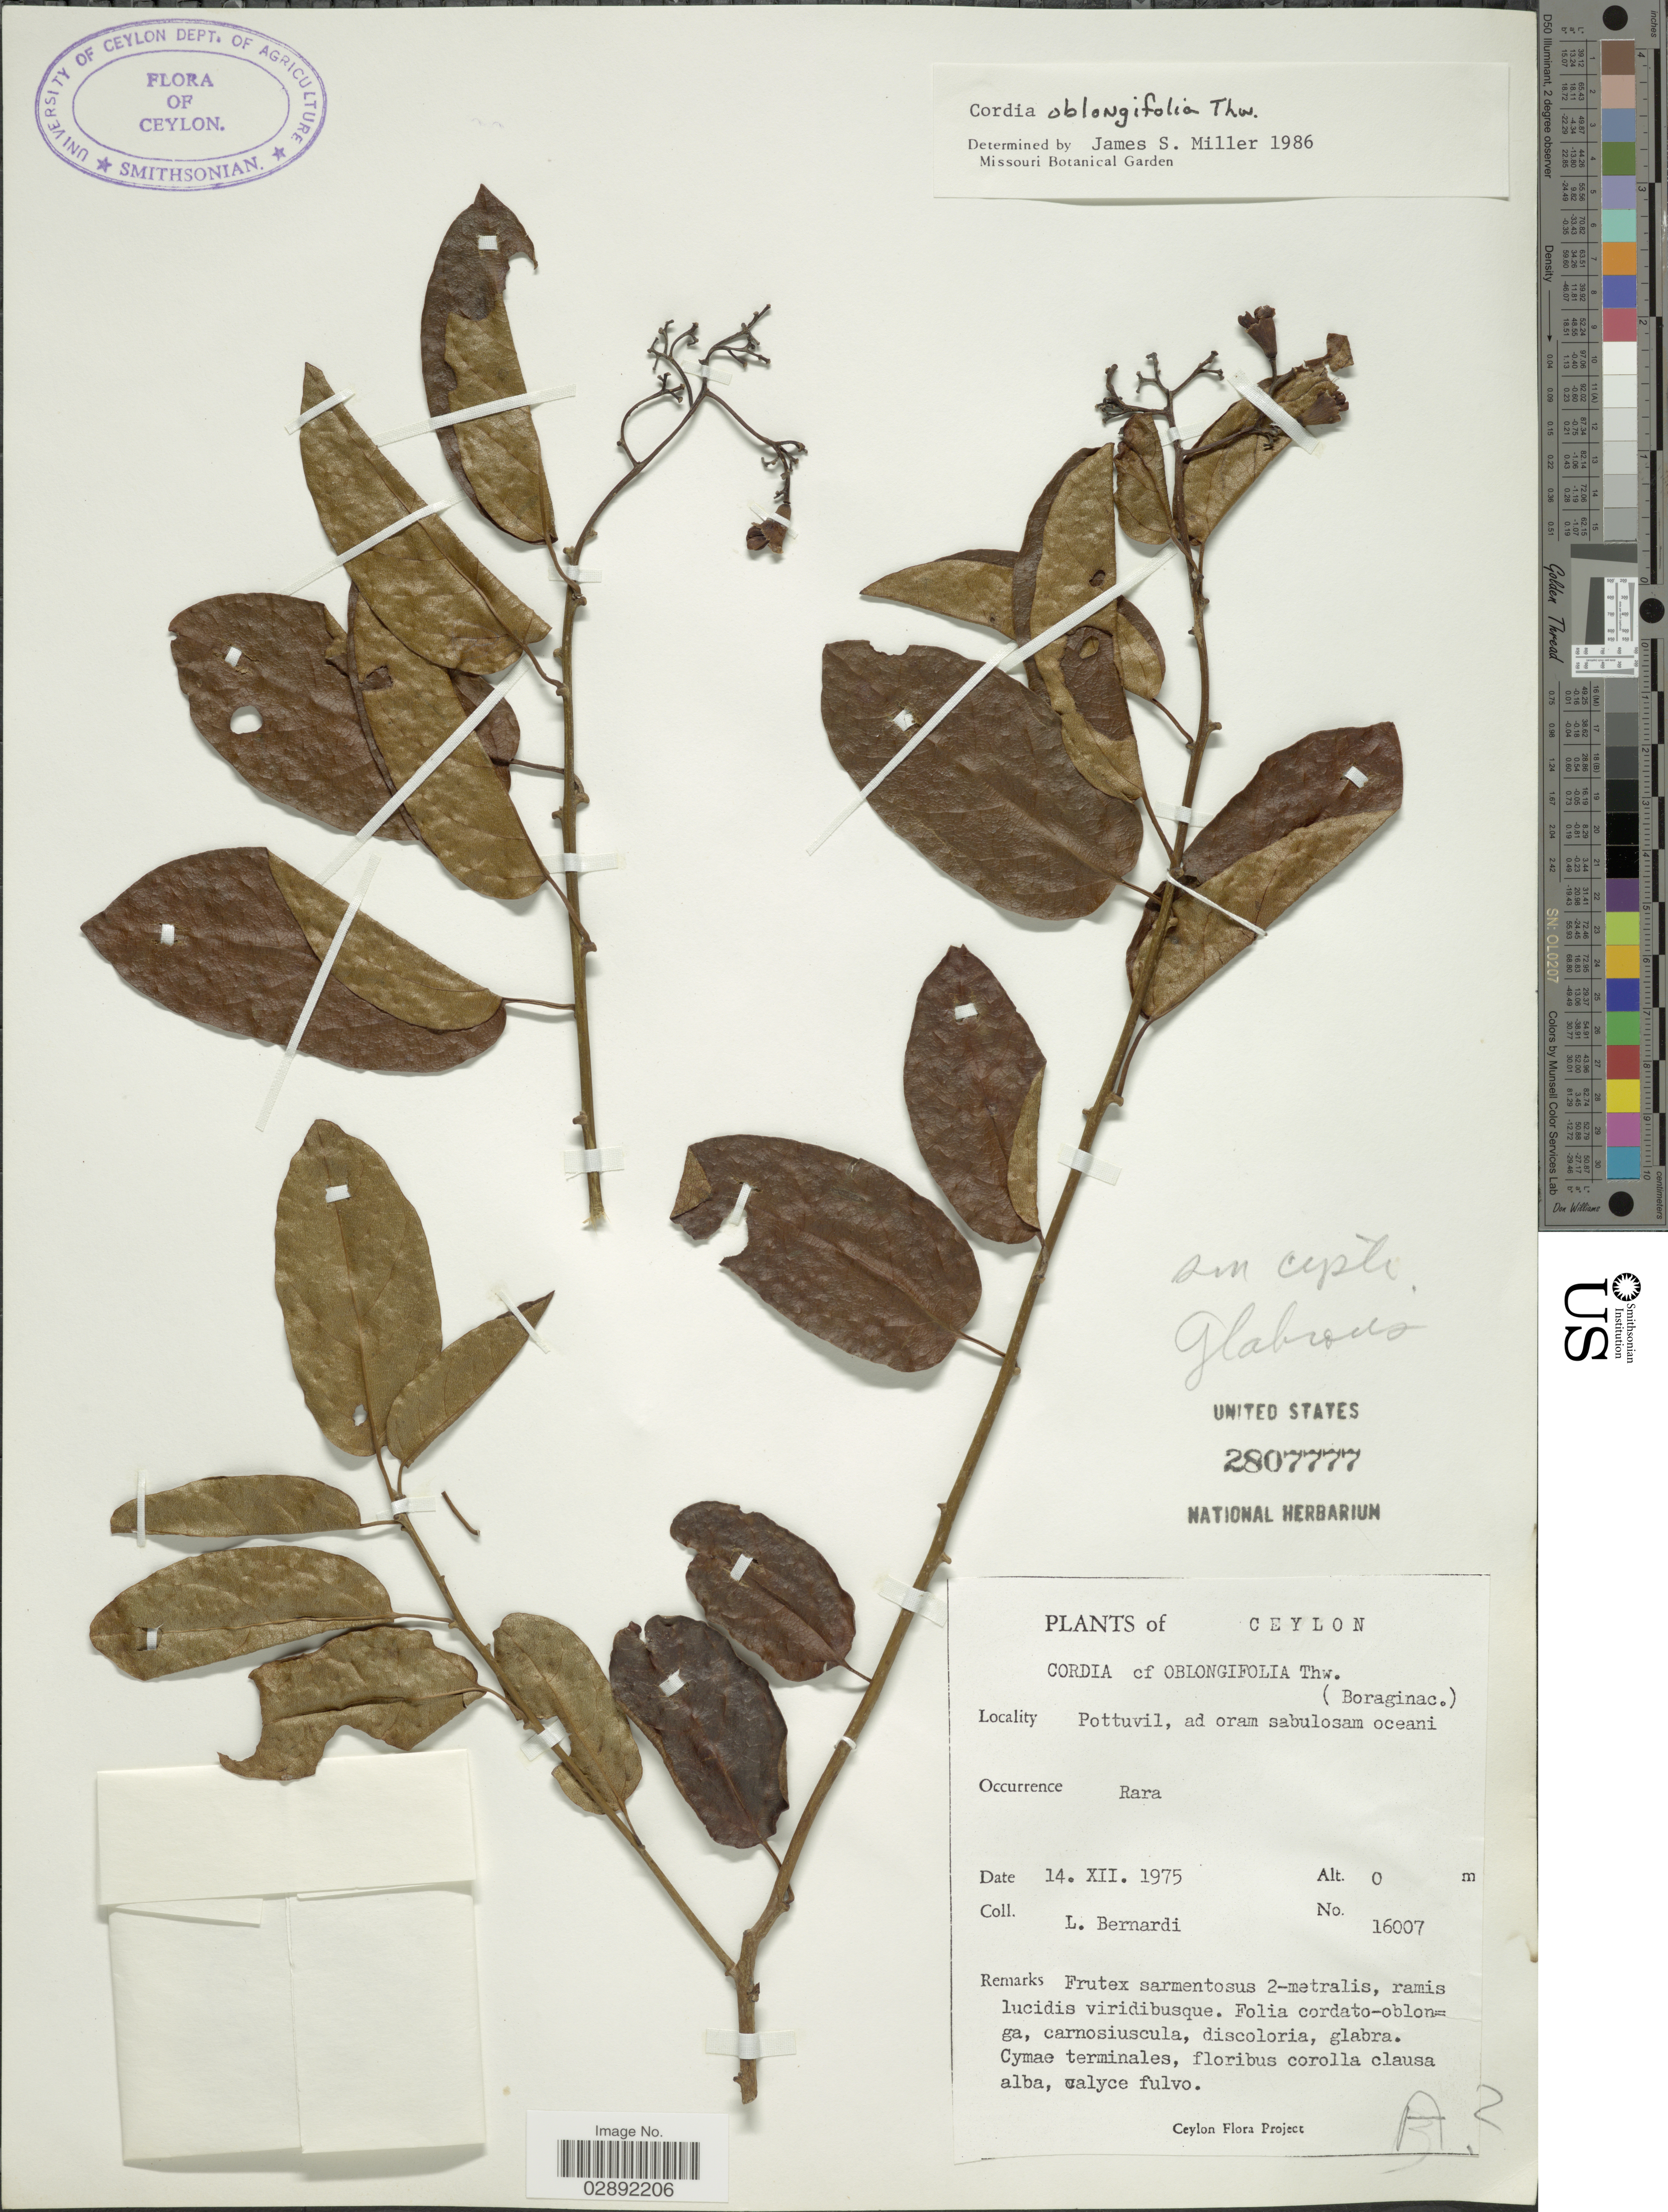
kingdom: Plantae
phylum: Tracheophyta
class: Magnoliopsida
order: Boraginales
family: Cordiaceae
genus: Cordia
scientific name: Cordia oblongifolia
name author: Thwaites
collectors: L. Bernardi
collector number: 16007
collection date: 1975-12-14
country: Sri Lanka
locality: Ceylon. Pottuvil, ad oram sabulosam oceani.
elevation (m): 0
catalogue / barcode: US 2807777